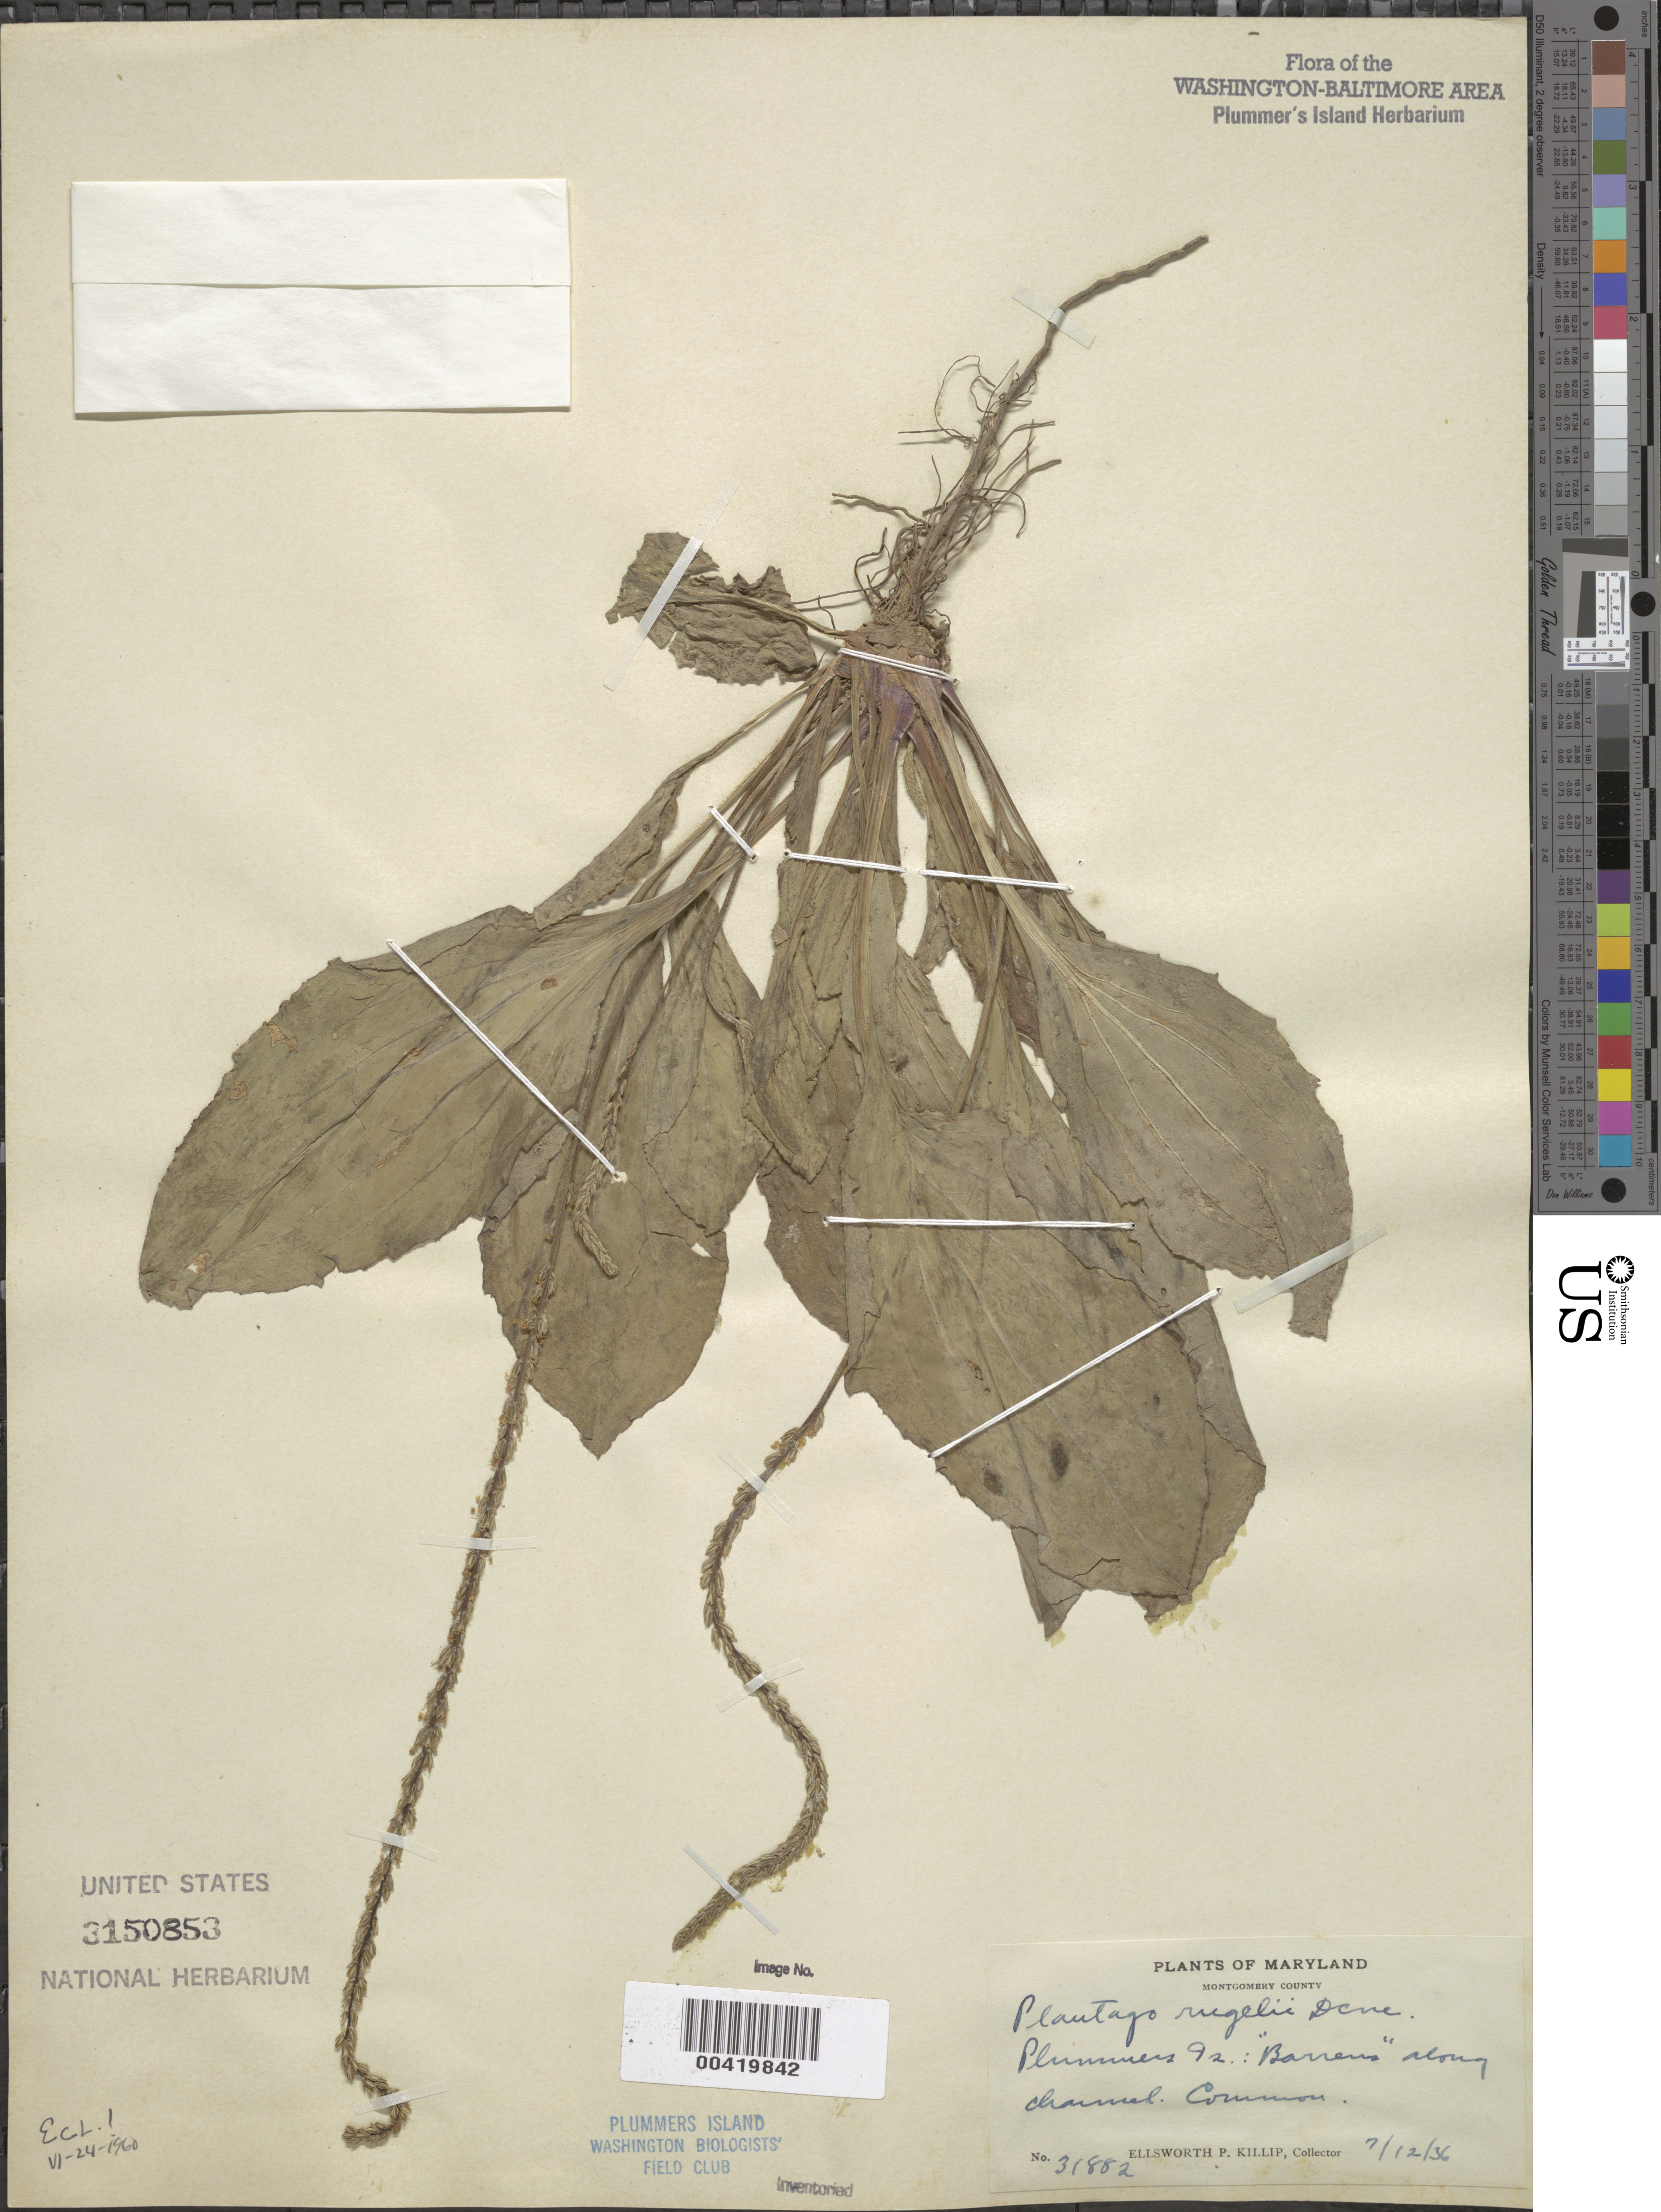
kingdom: Plantae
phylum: Tracheophyta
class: Magnoliopsida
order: Lamiales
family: Plantaginaceae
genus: Plantago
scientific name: Plantago rugelii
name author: Decne.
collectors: E. P. Killip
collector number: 31882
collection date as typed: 12 Jul 1936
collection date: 1936-07-12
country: United States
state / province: Maryland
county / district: Montgomery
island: Plummers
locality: Plummer's Island; "barrens" along Channel C. & O. Canal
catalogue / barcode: US 3150853